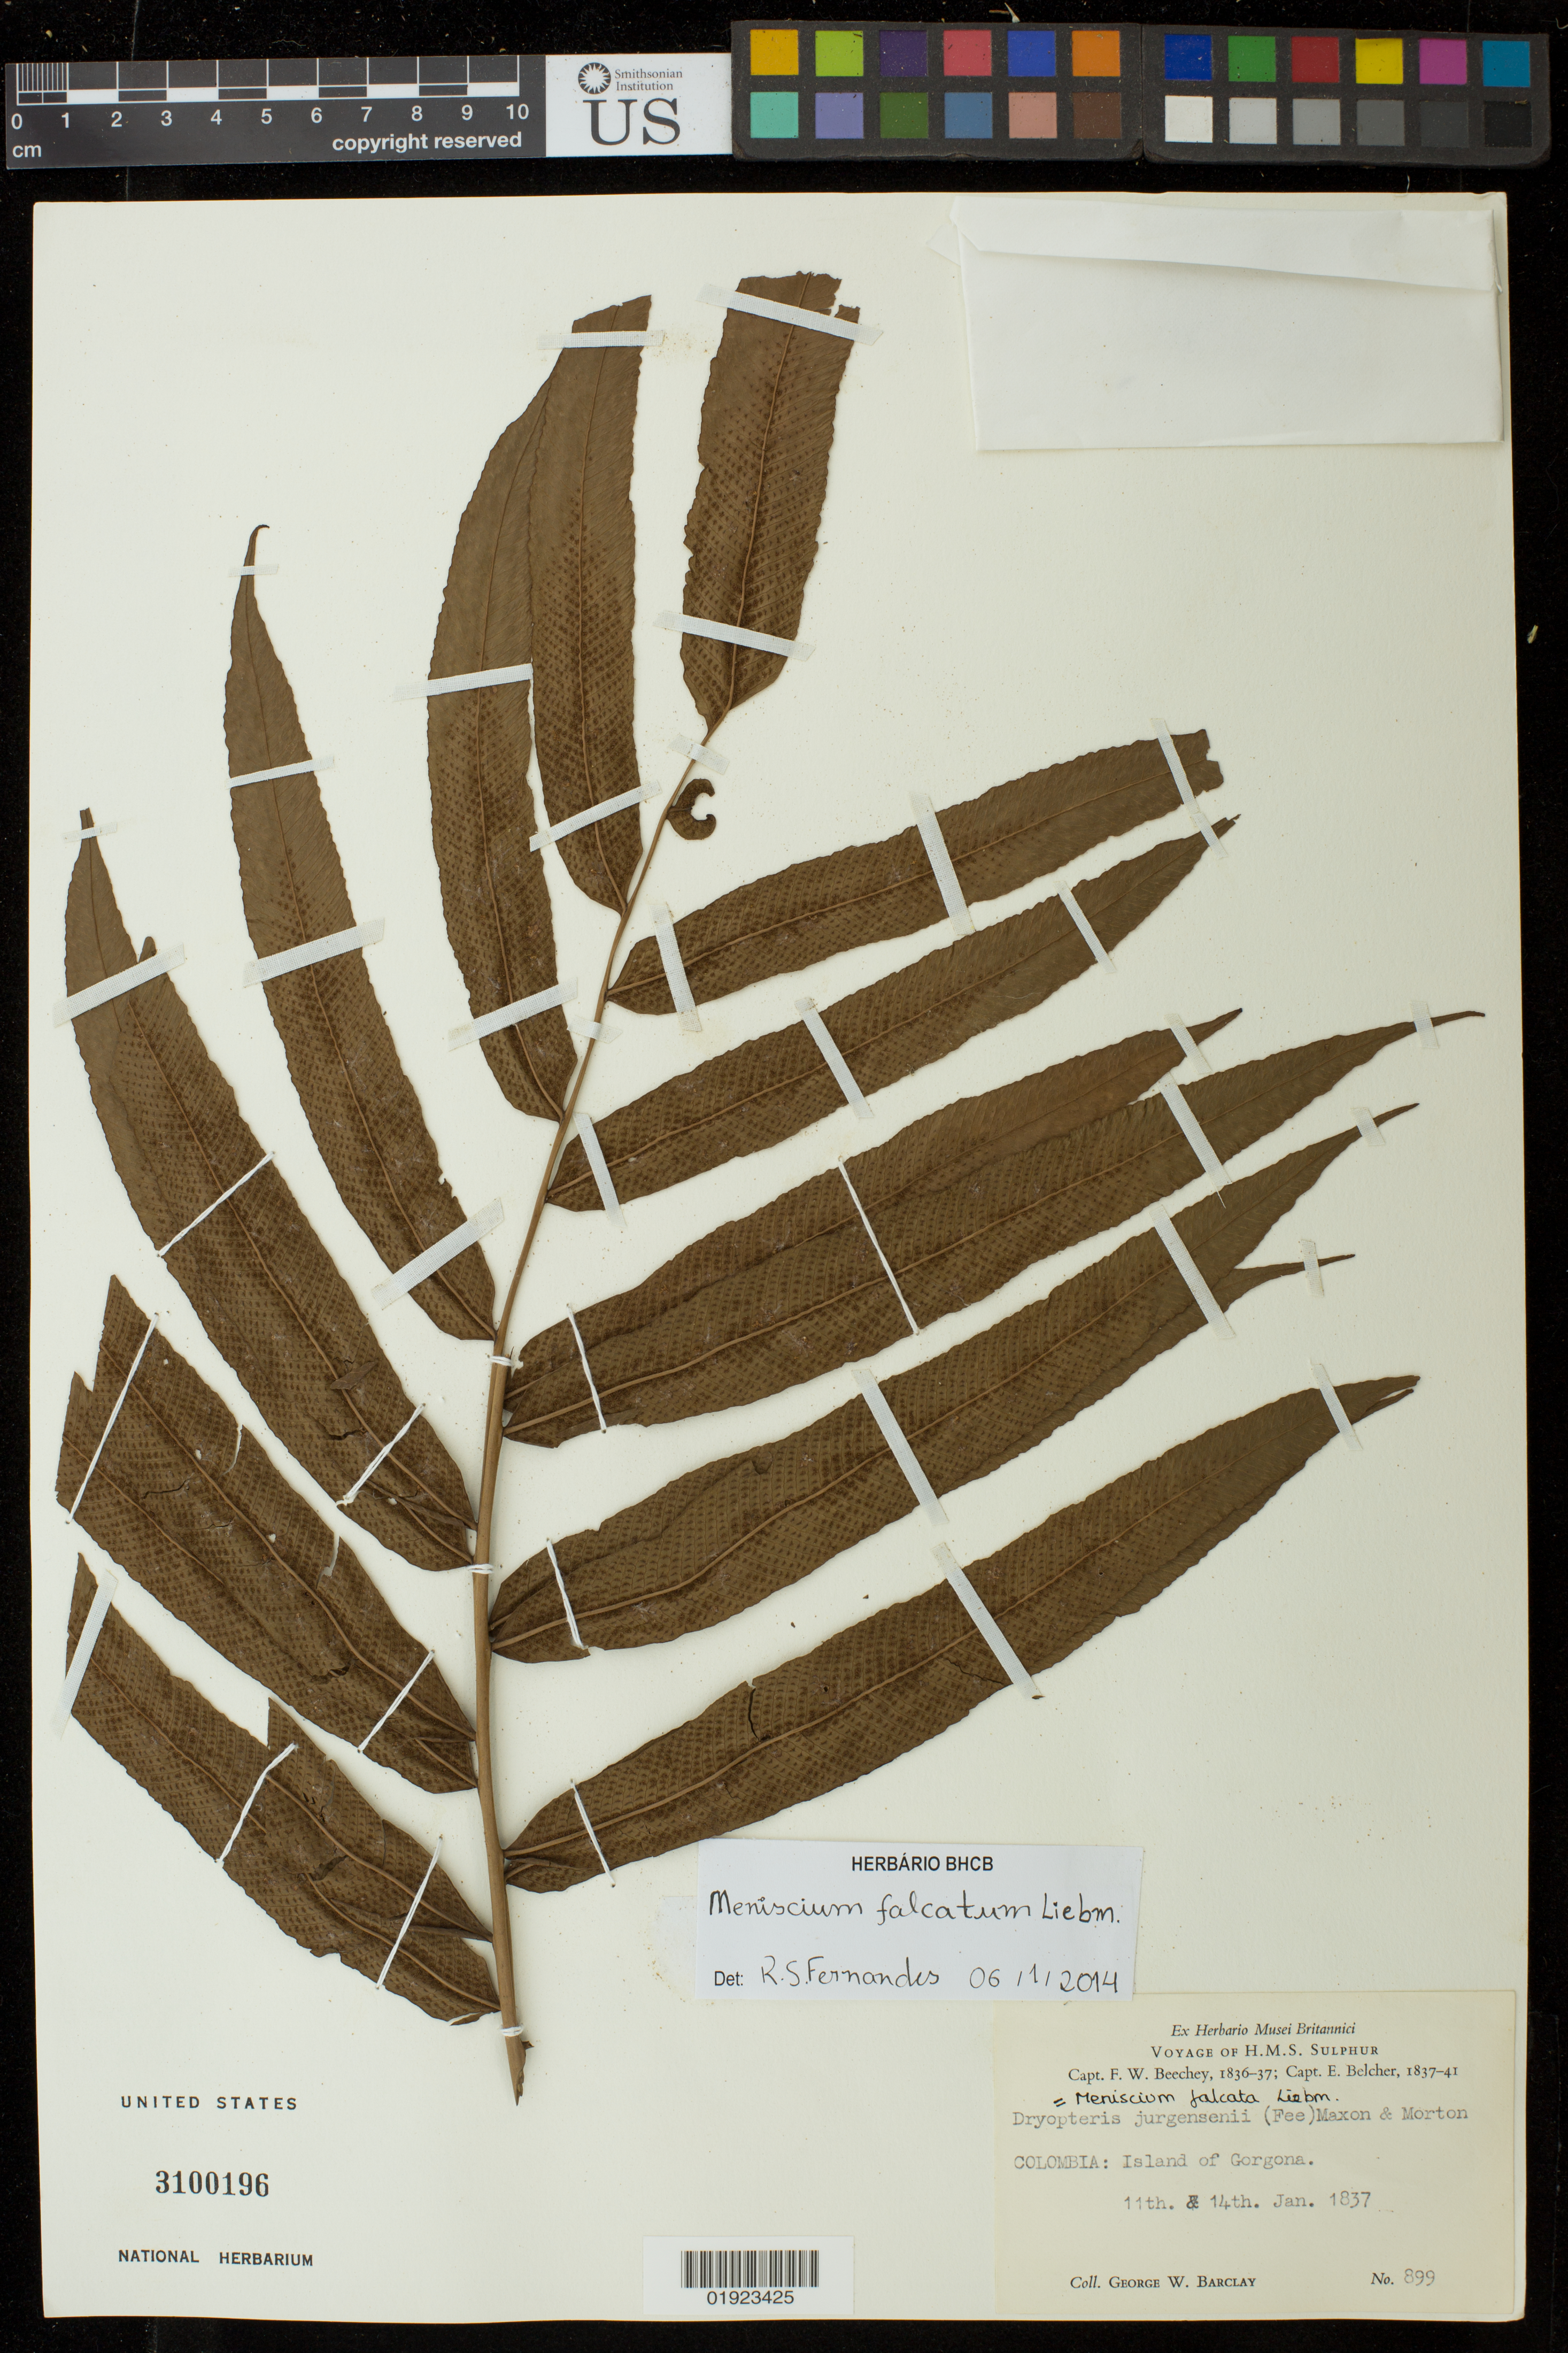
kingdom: Plantae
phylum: Tracheophyta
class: Polypodiopsida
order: Polypodiales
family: Thelypteridaceae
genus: Meniscium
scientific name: Meniscium falcatum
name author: Liebm.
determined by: Fernandes, R. S.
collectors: G. W. Barclay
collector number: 899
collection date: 1837-01-11,1837-01-14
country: Colombia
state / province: Cauca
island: Gorgona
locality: Island of Gorgona.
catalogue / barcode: US 3100196